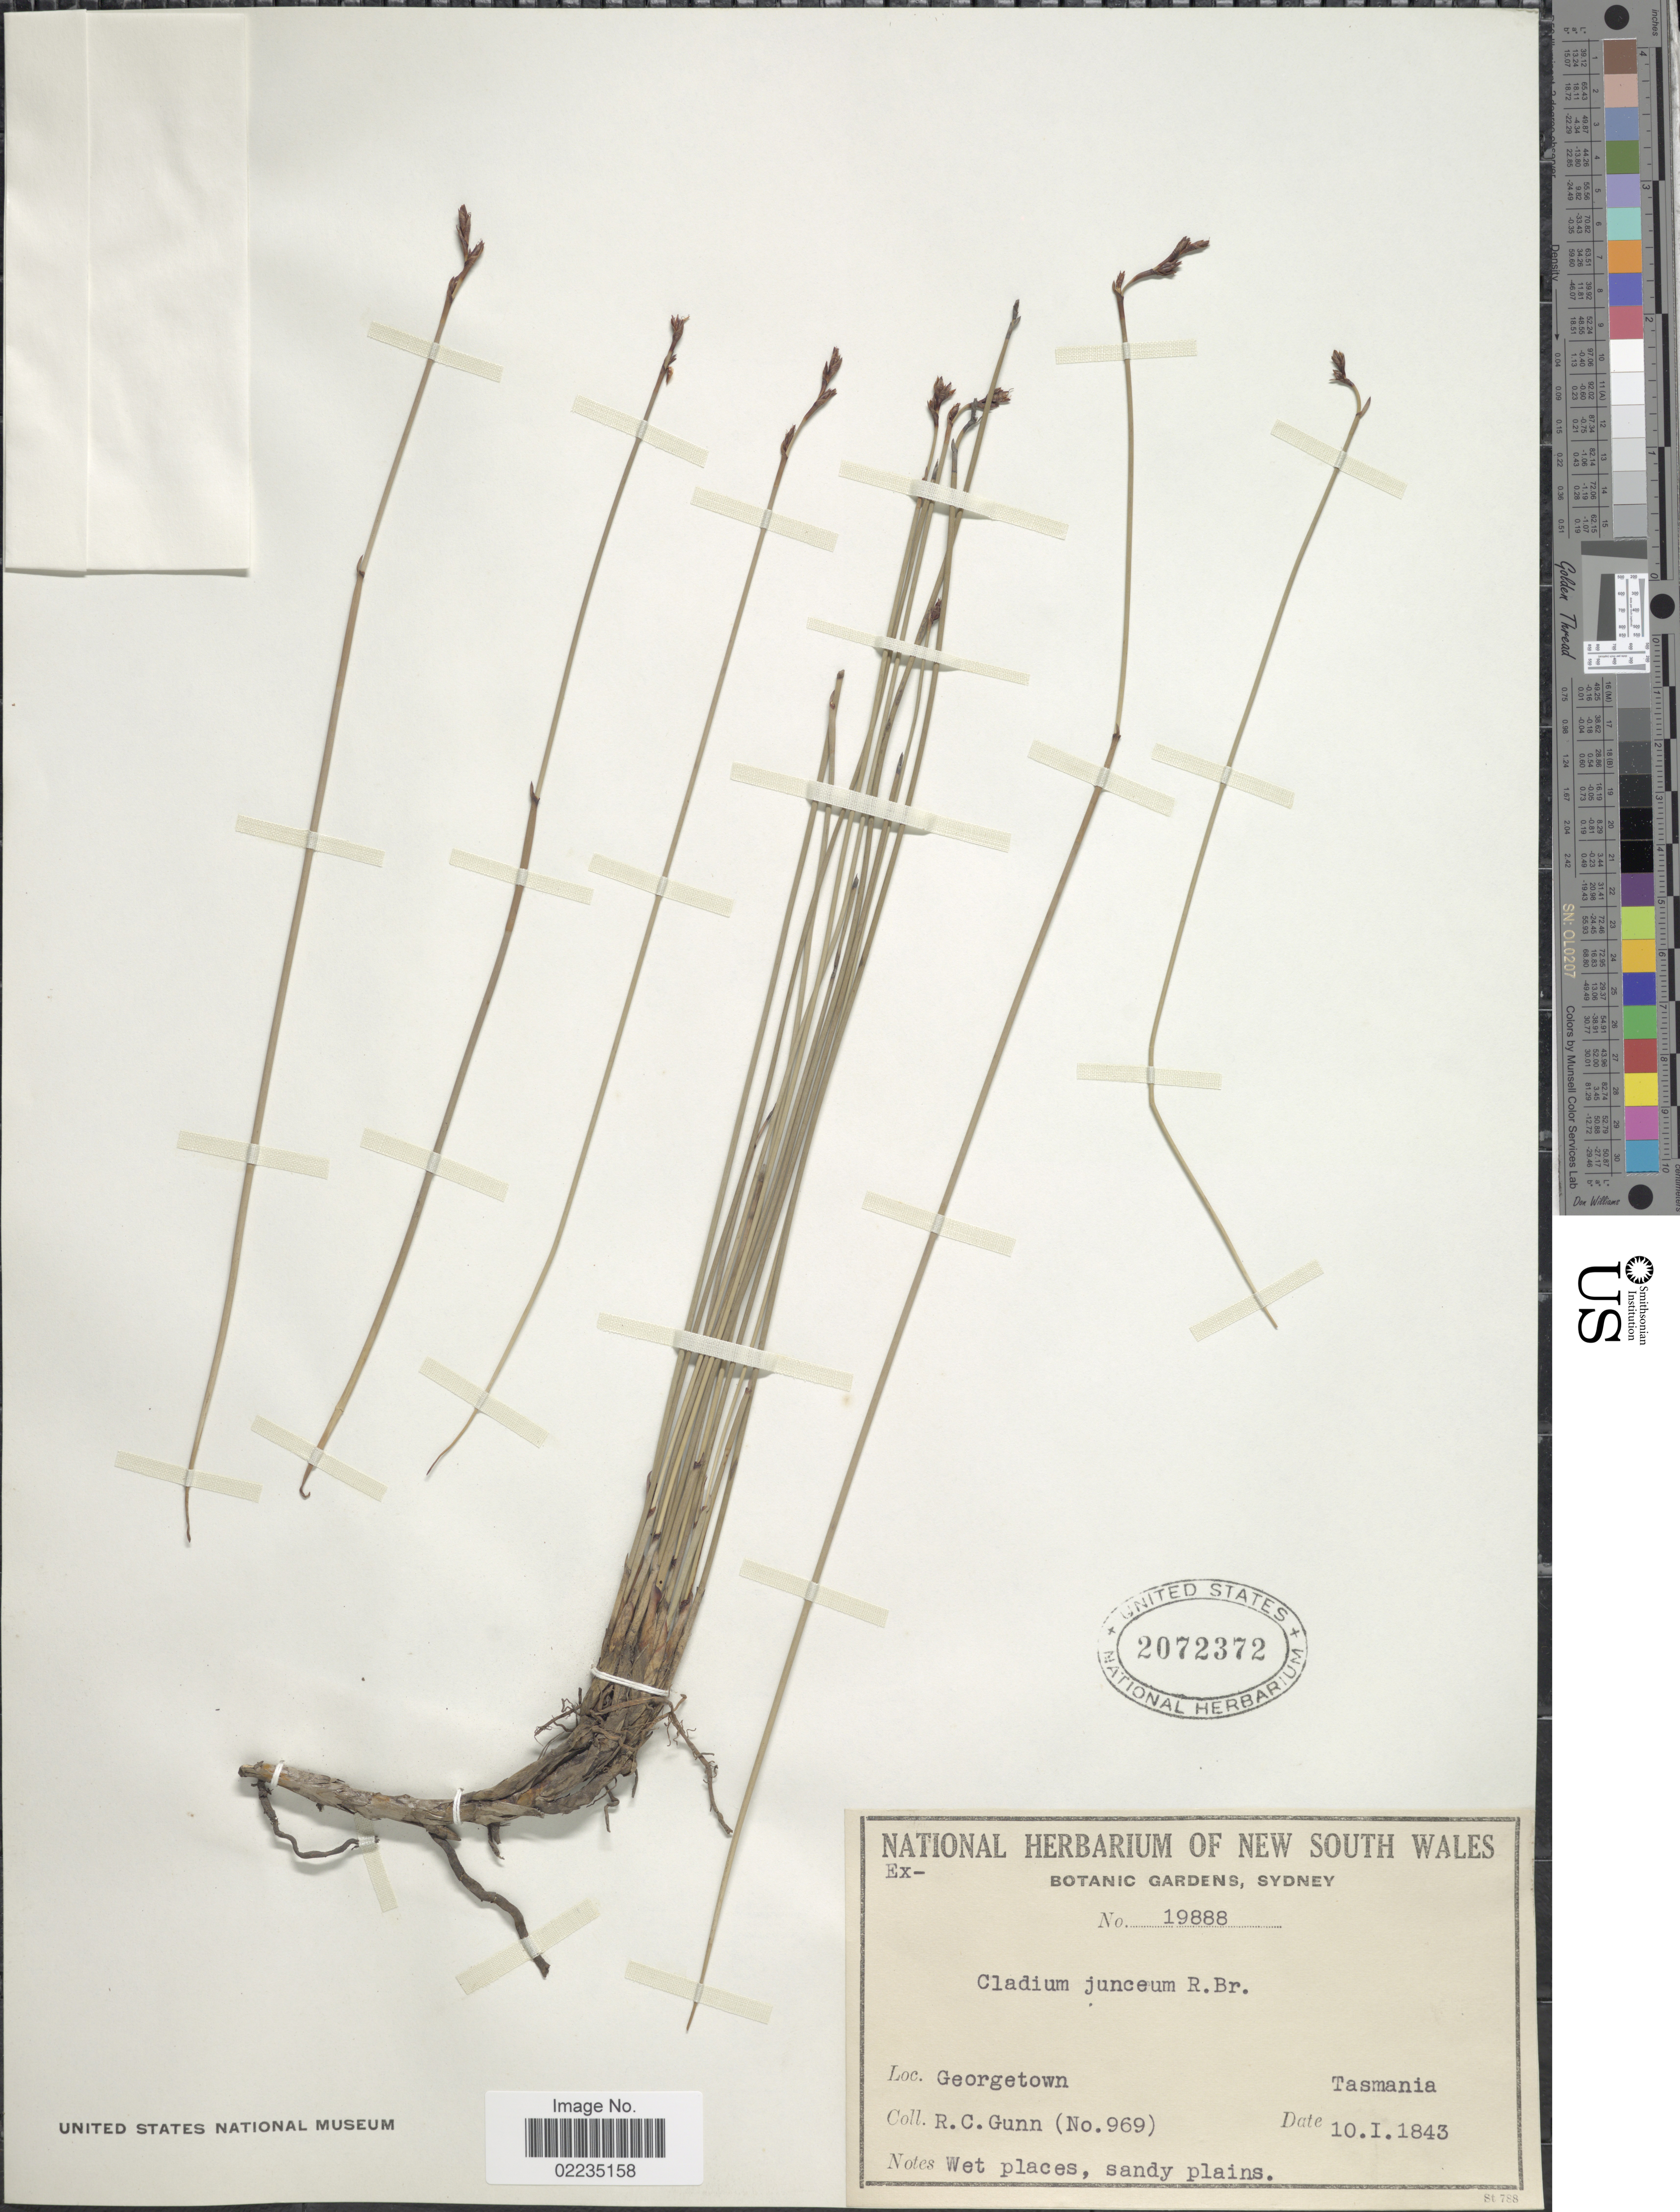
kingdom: Plantae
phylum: Tracheophyta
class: Liliopsida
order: Poales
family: Cyperaceae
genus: Machaerina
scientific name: Machaerina juncea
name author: (R. Br.) T. Koyama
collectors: R. Gunn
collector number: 969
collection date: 1843-01-10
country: Australia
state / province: Tasmania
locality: Georgetown, Tasmania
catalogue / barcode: US 2072372